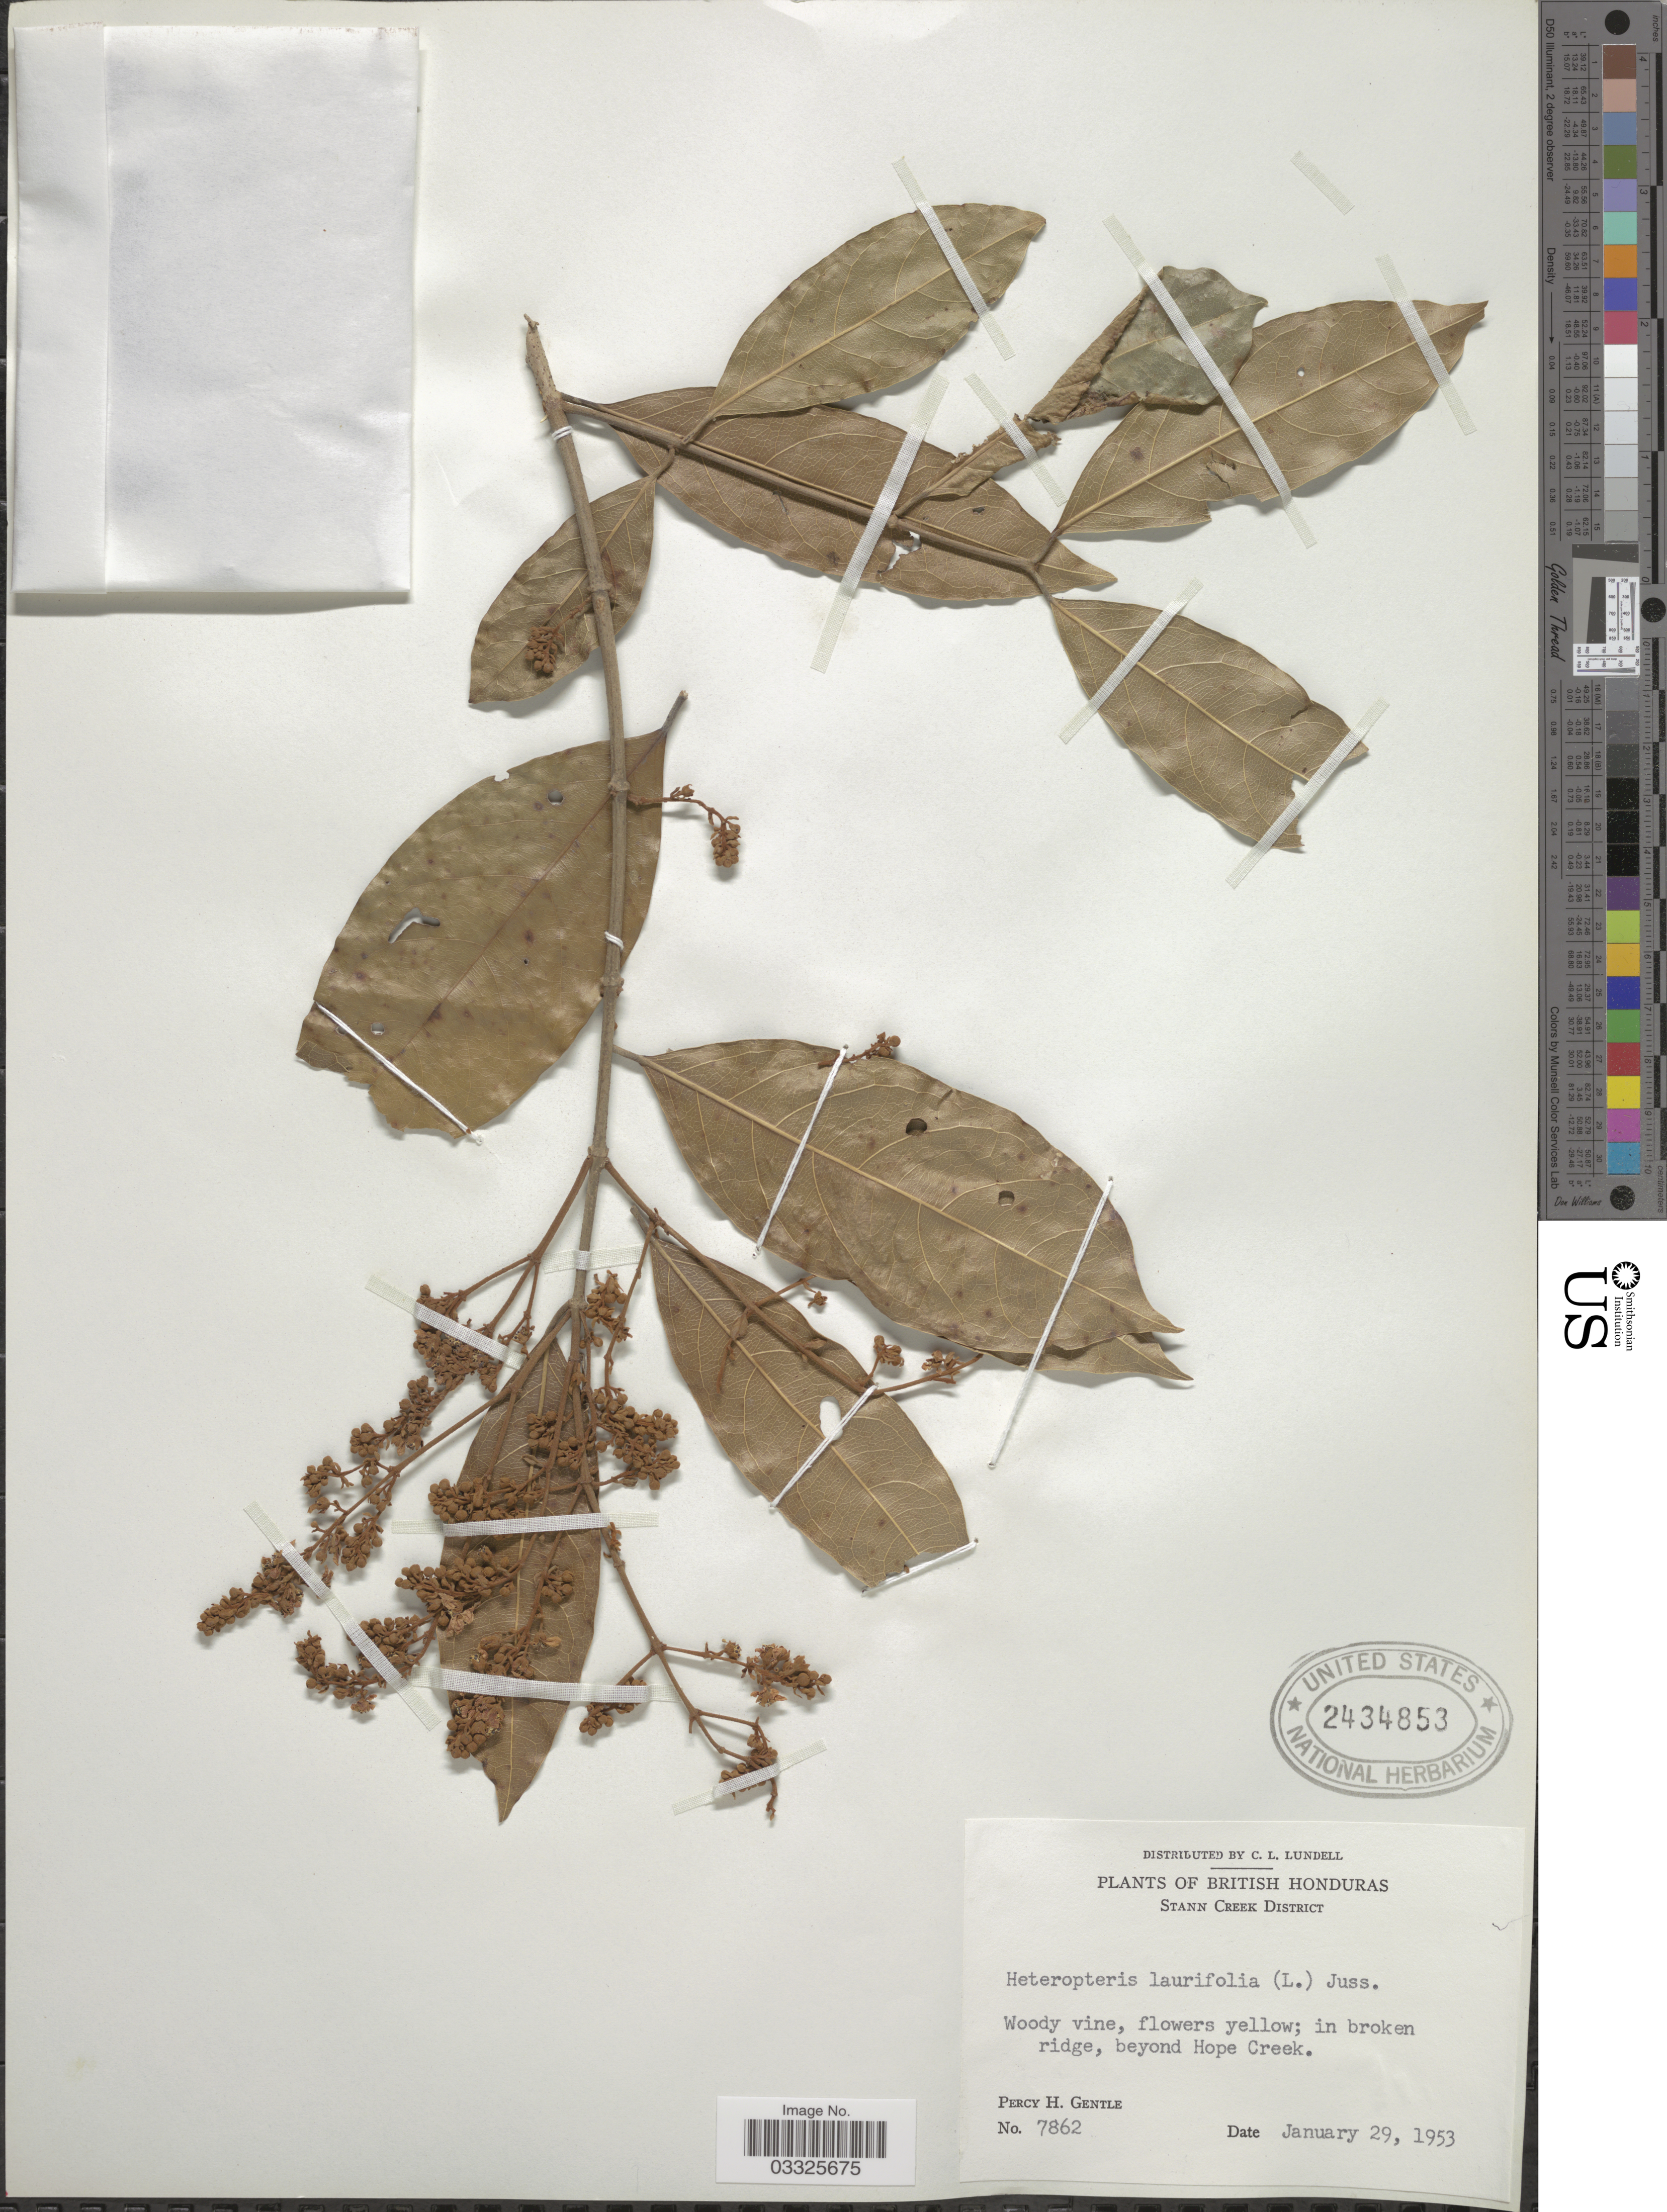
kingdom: Plantae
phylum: Tracheophyta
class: Magnoliopsida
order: Malpighiales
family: Malpighiaceae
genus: Heteropterys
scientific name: Heteropterys laurifolia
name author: (L.) A. Juss.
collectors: P. H. Gentle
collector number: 7862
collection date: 1953-01-29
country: Belize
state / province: Stann Creek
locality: British Honduras. Stann Creek District. Beyond Hope Creek.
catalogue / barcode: US 2434853